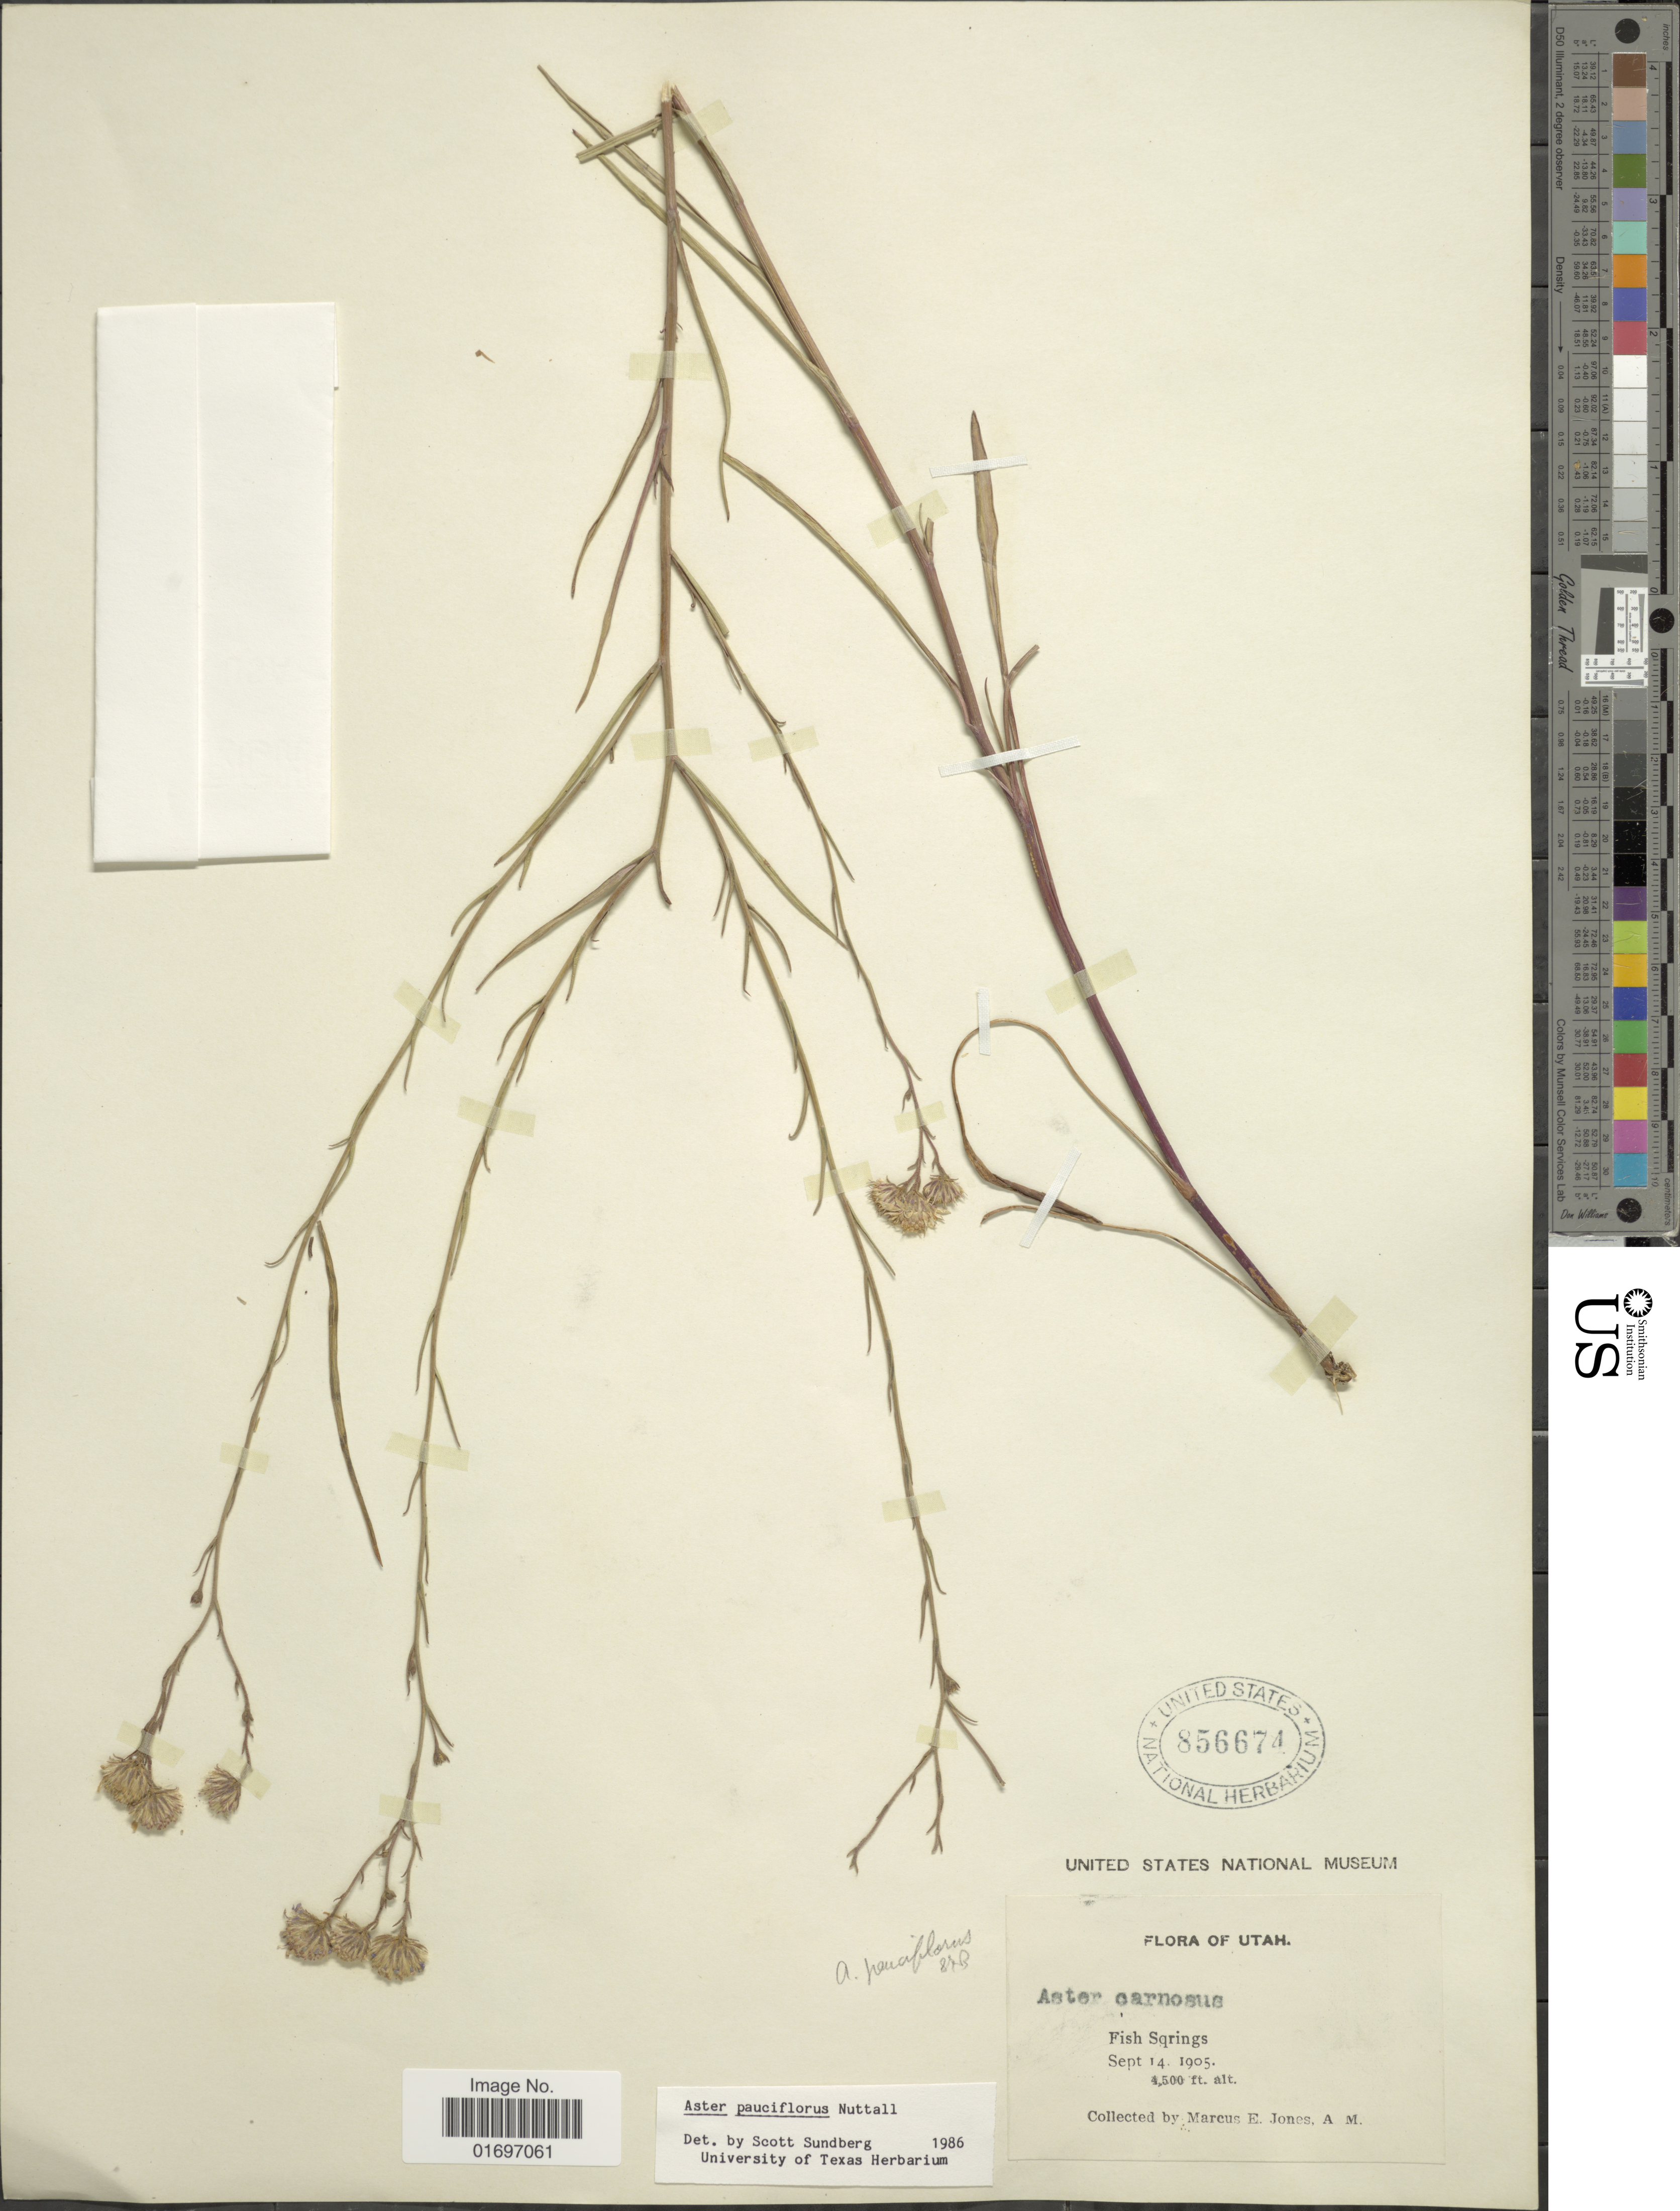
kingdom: Plantae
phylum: Tracheophyta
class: Magnoliopsida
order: Asterales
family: Asteraceae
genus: Almutaster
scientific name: Almutaster pauciflorus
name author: (Nutt.) Á. Löve & D. Löve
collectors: M. E. Jones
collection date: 1905-09-14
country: United States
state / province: Utah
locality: Utah. Fish Springs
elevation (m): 1372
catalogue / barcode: US 856674